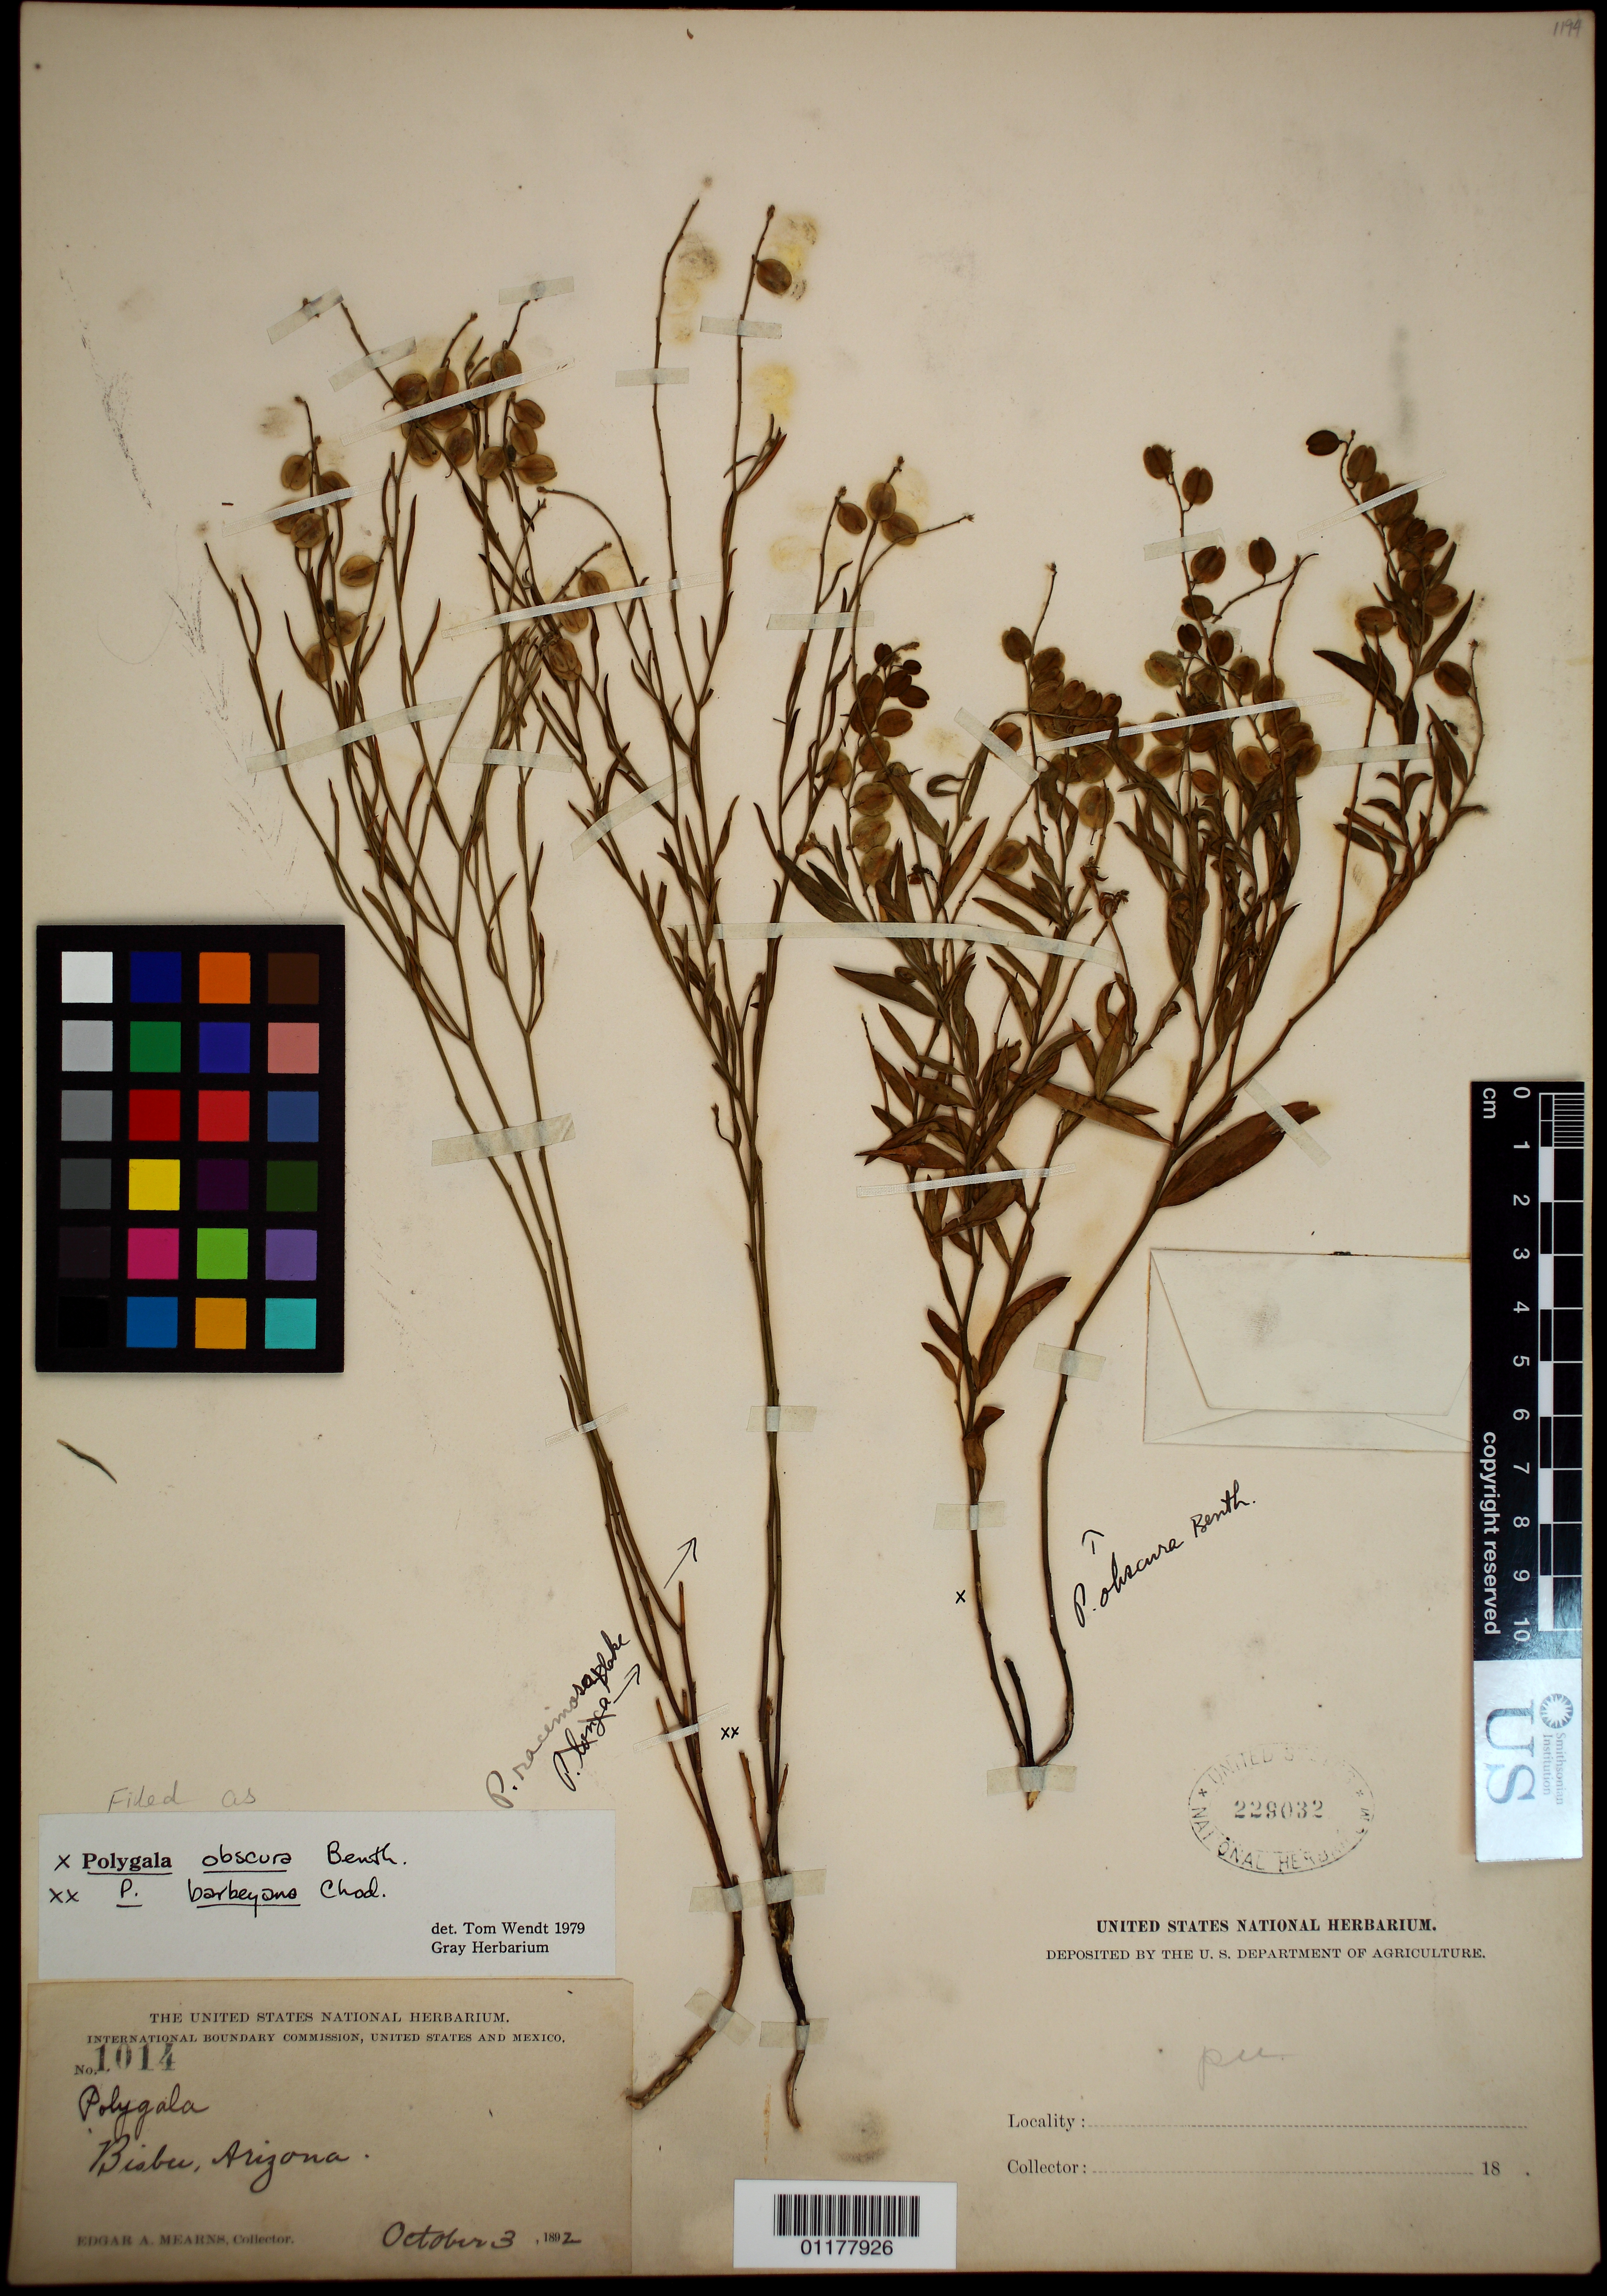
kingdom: Plantae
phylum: Tracheophyta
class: Magnoliopsida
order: Fabales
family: Polygalaceae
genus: Hebecarpa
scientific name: Hebecarpa obscura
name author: (Benth.) J.R. Abbott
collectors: E. A. Mearns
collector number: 1014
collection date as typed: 03 Oct 1892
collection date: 1892-10-03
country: United States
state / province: Arizona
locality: Bisbee, Arizona.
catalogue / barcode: US 229032